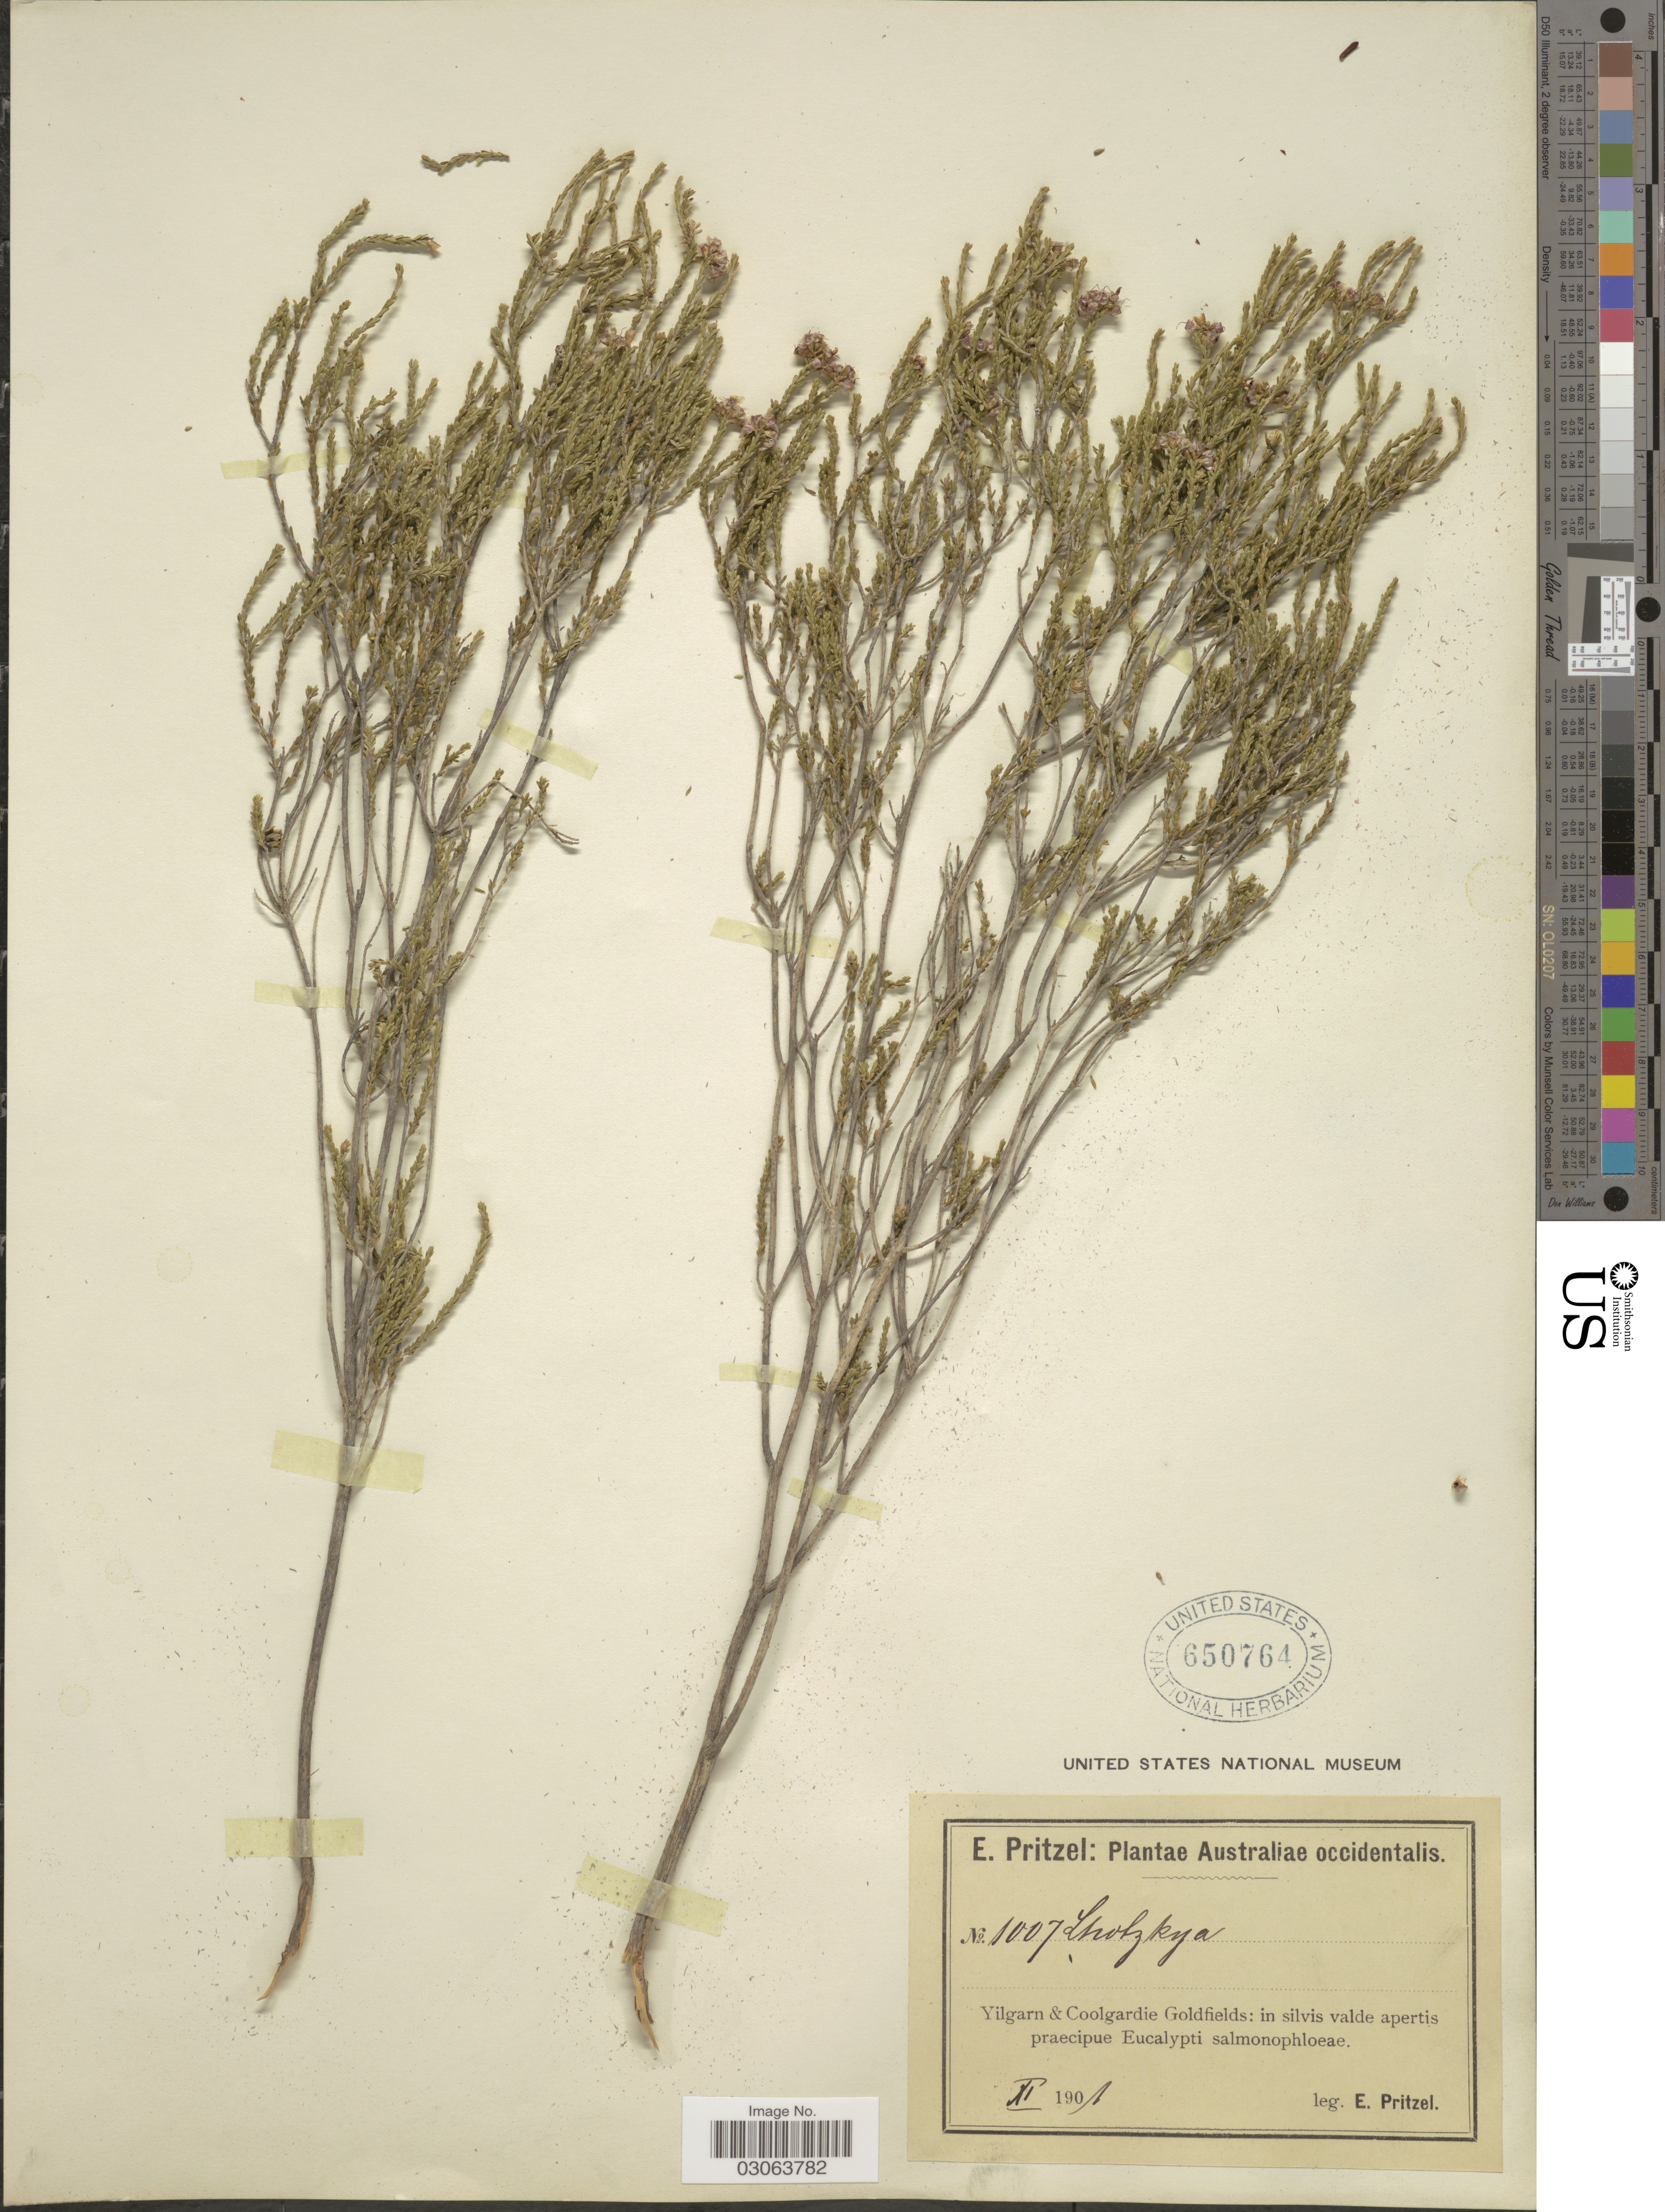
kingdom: Plantae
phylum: Tracheophyta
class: Magnoliopsida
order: Myrtales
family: Myrtaceae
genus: Scholtzia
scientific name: Scholtzia sp.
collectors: E. G. Pritzel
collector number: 1007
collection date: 1901-11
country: Australia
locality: Australiae occidentalis. Yilgarn & Coolgardie Goldfields.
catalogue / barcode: US 650764